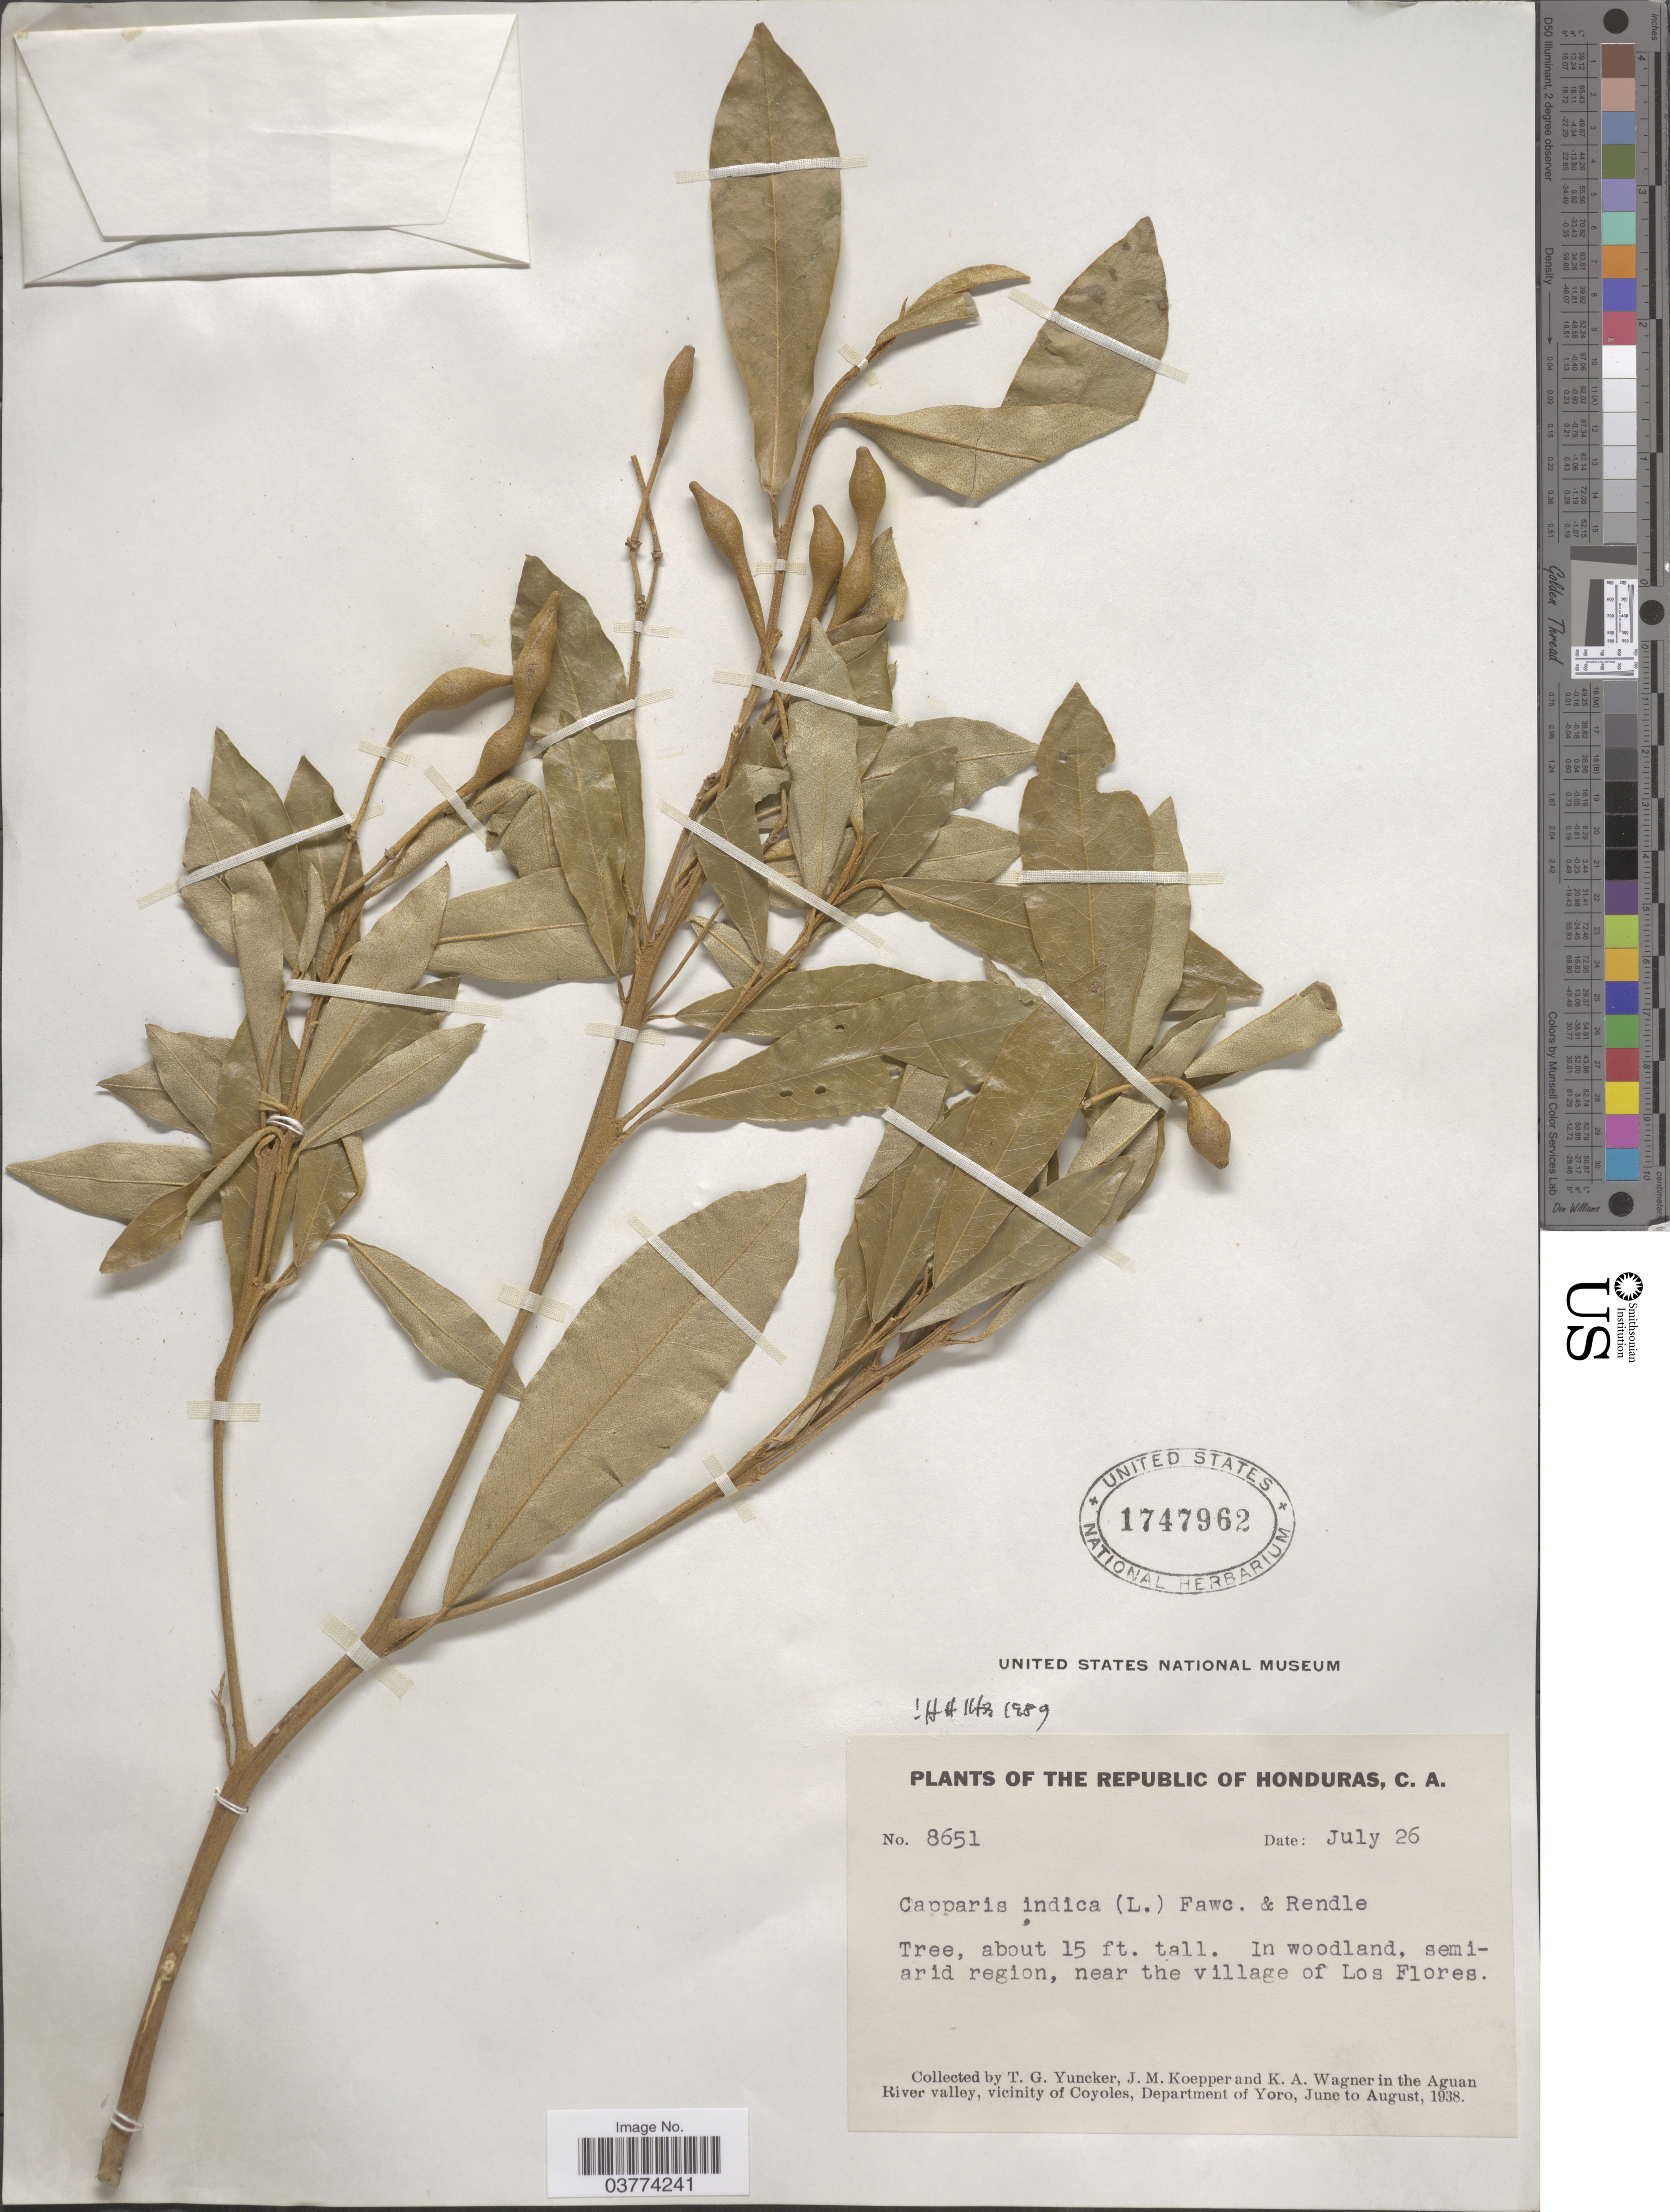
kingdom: Plantae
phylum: Tracheophyta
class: Magnoliopsida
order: Brassicales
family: Capparaceae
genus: Quadrella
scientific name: Quadrella indica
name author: (L.) Iltis & Cornejo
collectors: T. G. Yuncker, J. M. Koepper & K. A. Wagner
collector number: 8651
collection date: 1938-07-26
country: Honduras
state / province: Yoro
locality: Near the village of Los Flores. In the Aguan River valley, vicinity of Coyoles, Department of Yoro.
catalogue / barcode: US 1747962